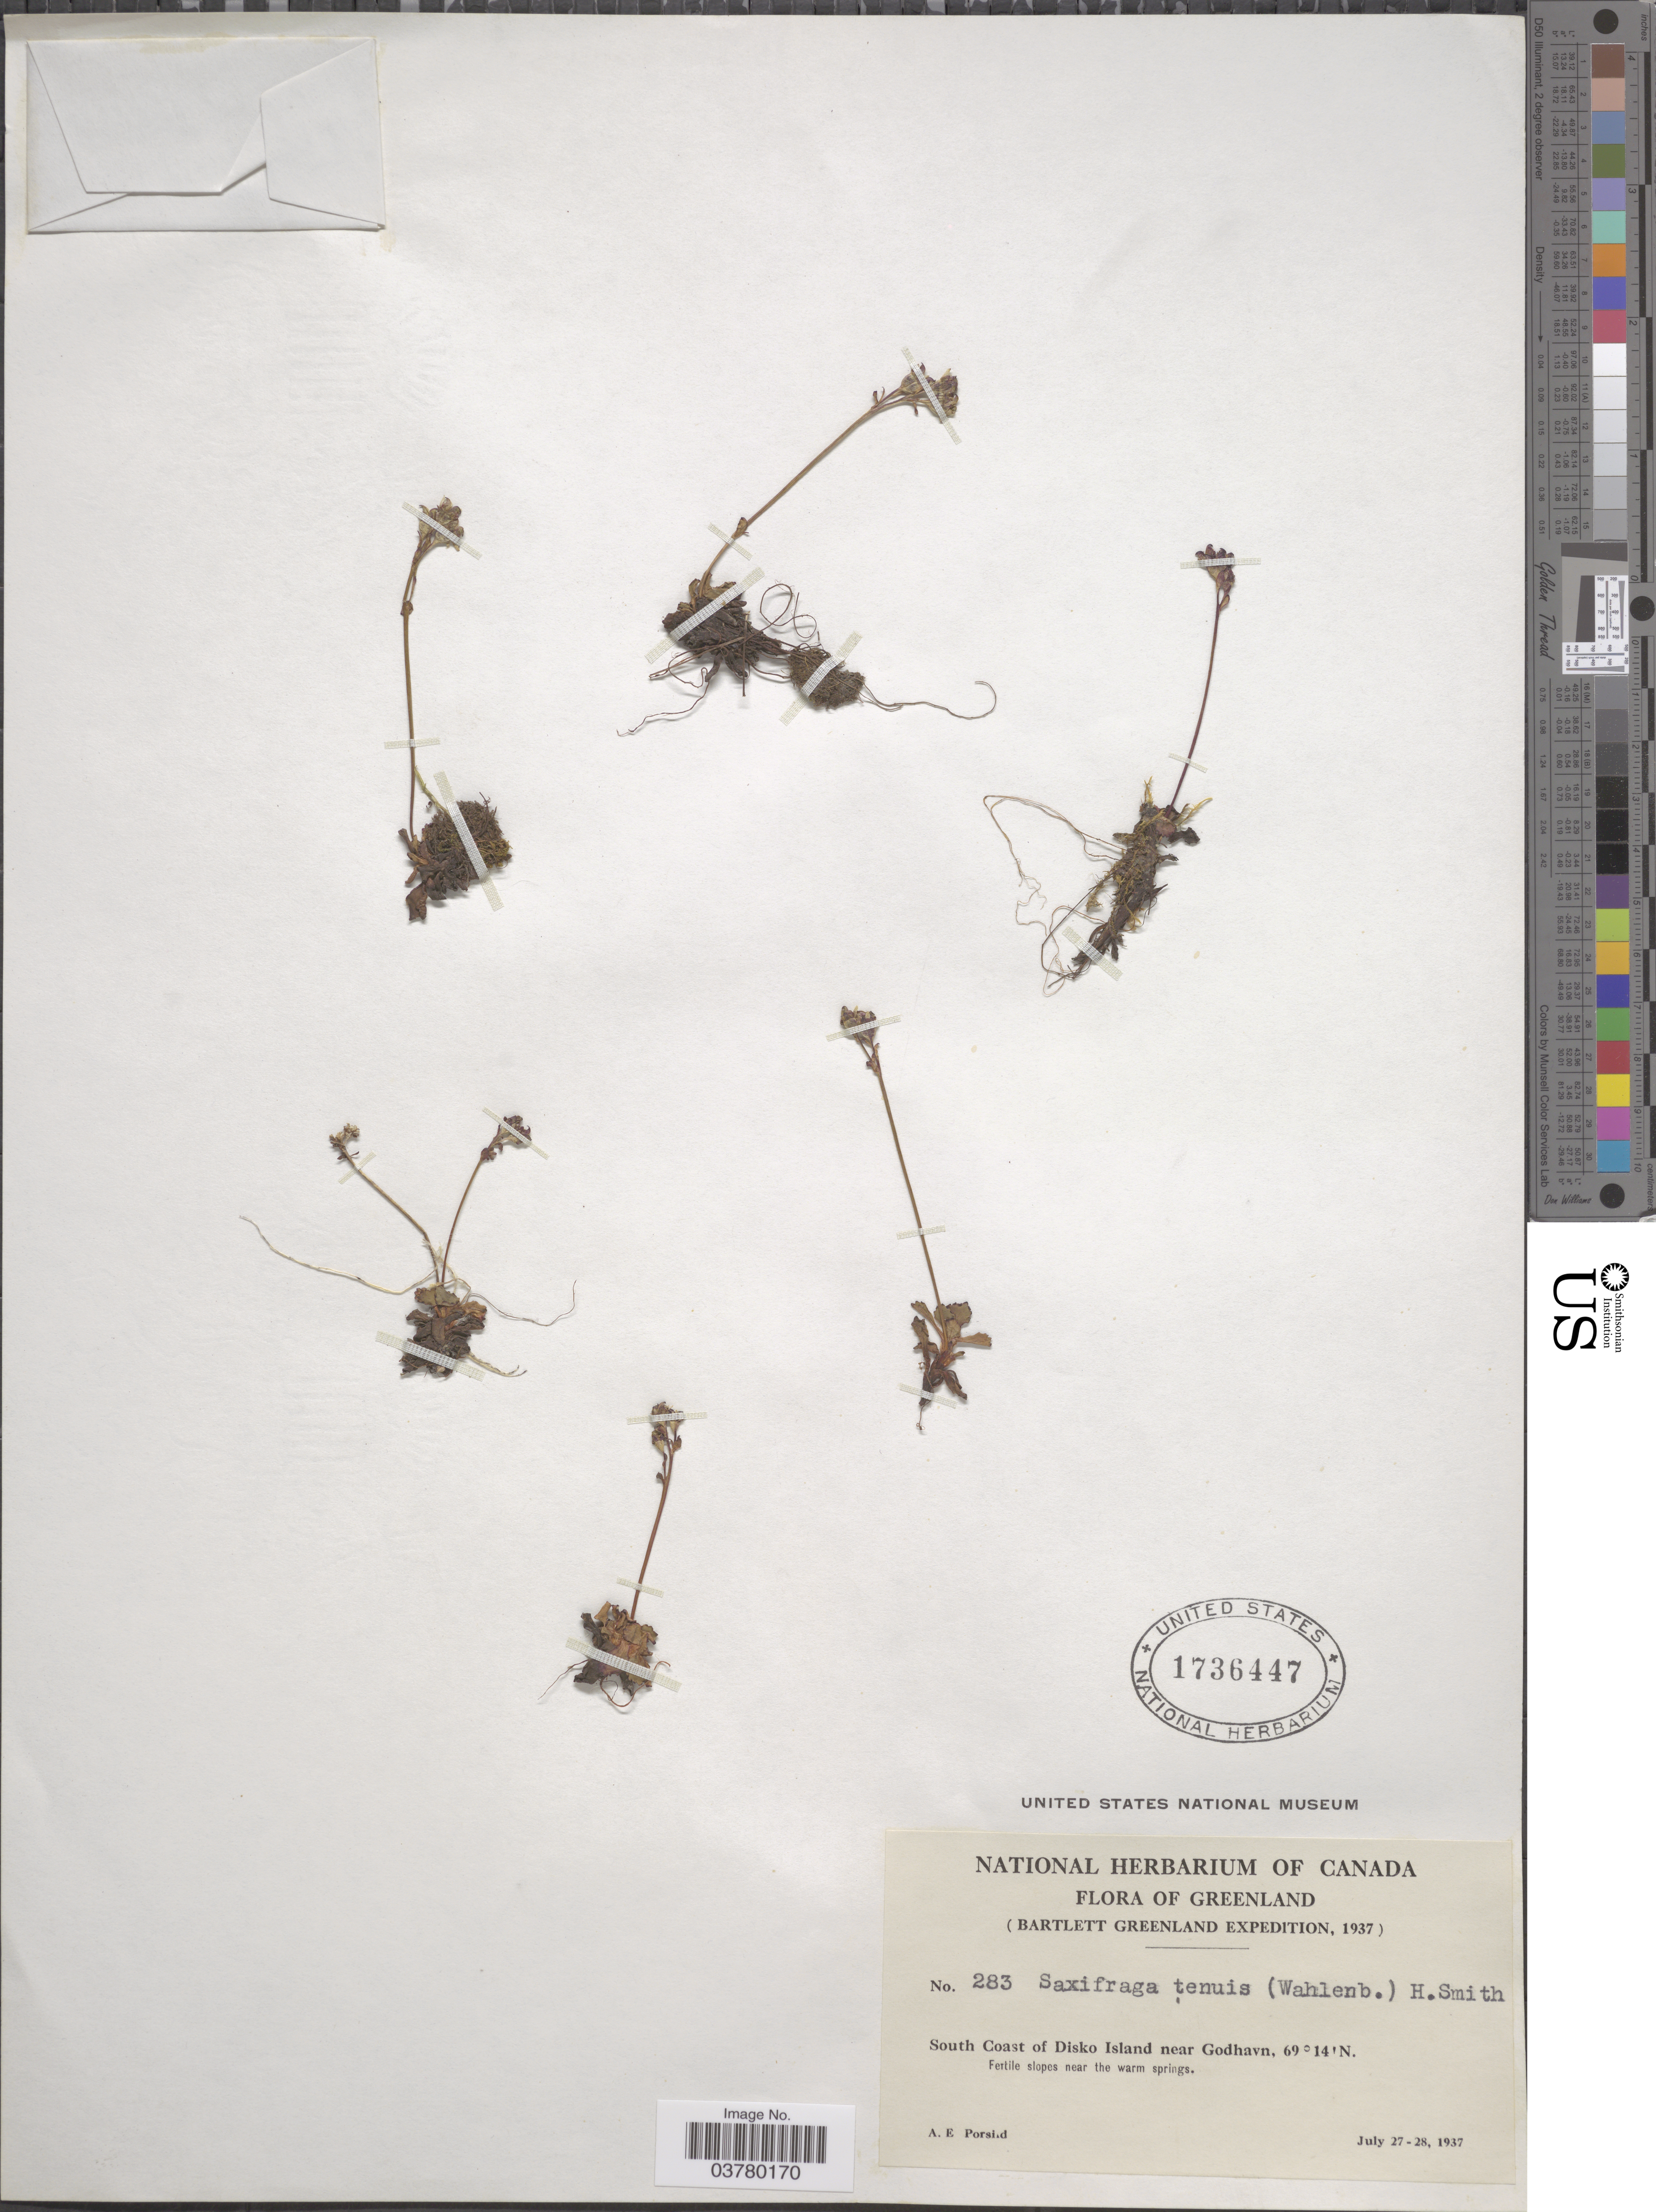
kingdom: Plantae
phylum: Tracheophyta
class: Magnoliopsida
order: Saxifragales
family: Saxifragaceae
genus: Micranthes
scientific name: Micranthes tenuis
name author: (Wahlenb.) Small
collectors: A. E. Porsild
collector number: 283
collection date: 1937-07-27/1937-07-28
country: Greenland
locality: (Bartlett Greenland Expedition, 1937). South Coast of Disko Island near Godhavn. Fertile slopes near the warm springs.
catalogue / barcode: US 1736447